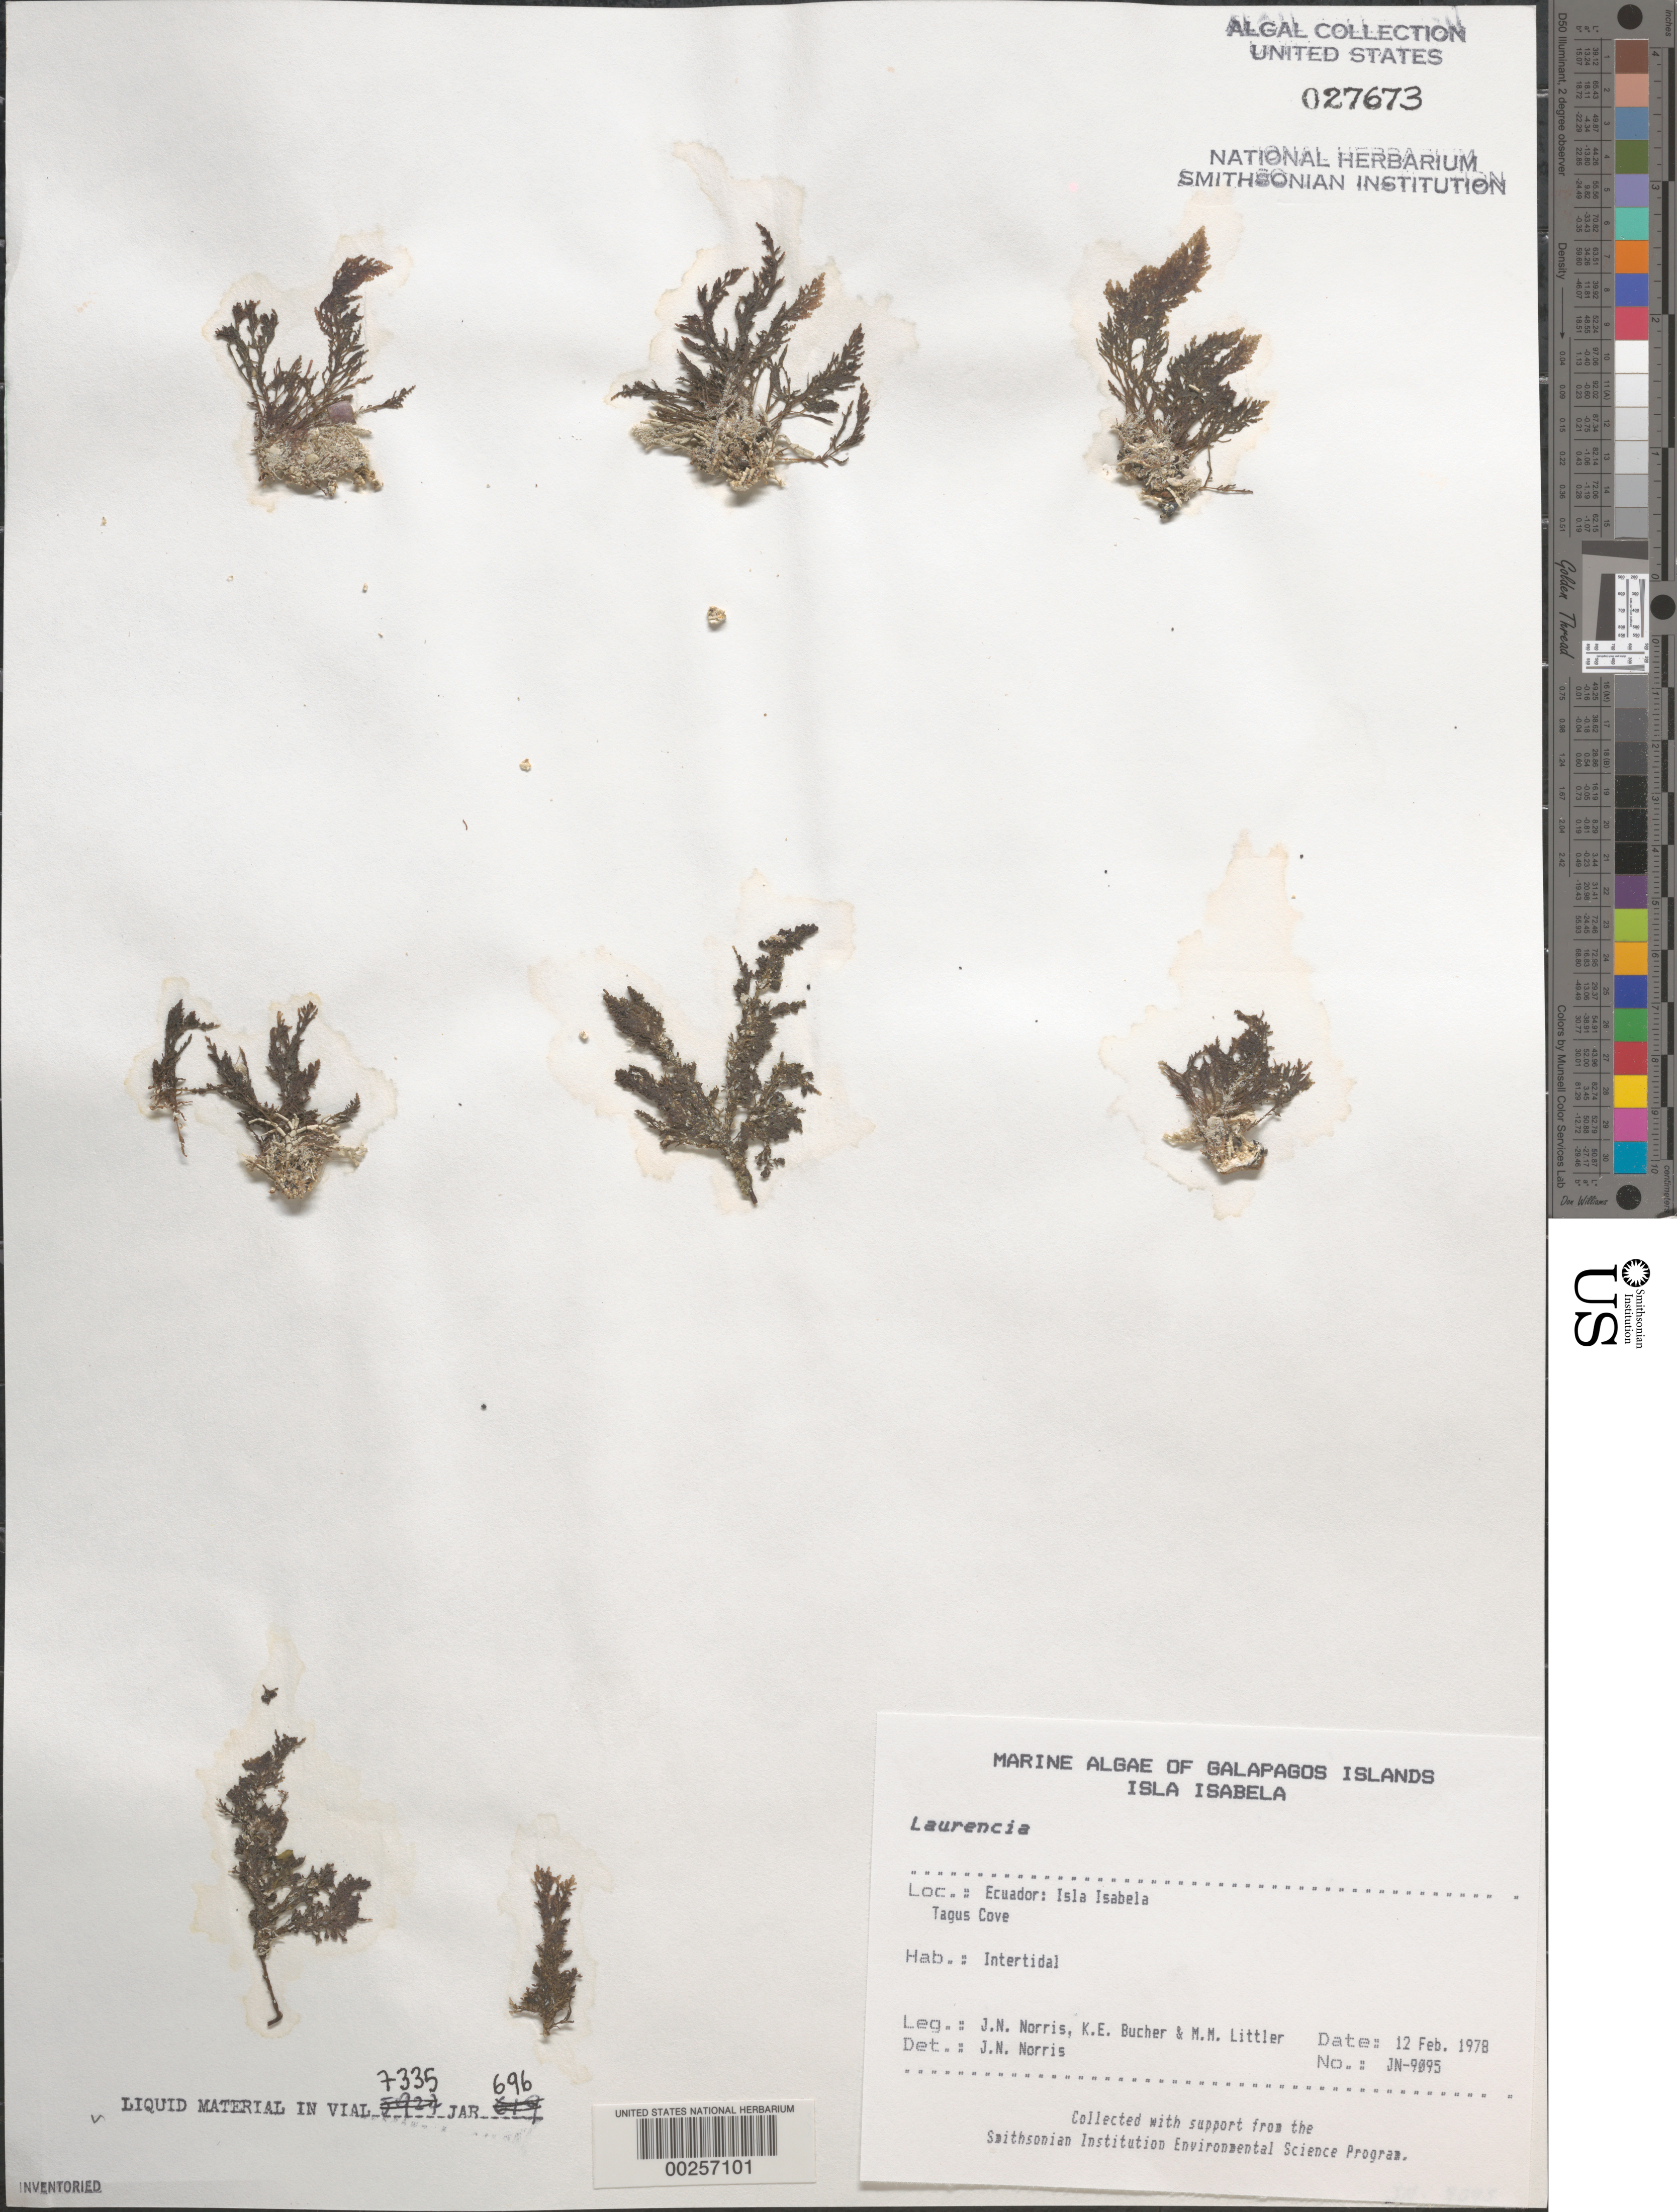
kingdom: Plantae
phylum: Rhodophyta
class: Florideophyceae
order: Ceramiales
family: Rhodomelaceae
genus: Laurencia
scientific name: Laurencia sp.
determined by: Norris, James N.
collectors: J. N. Norris, K. E. Bucher & M. M. Littler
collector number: JN-9095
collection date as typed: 12 Feb 1978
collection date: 1978-02-12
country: Ecuador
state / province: Colón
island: Isabela [Albemarle]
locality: Tagus Cove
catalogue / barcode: US 27673